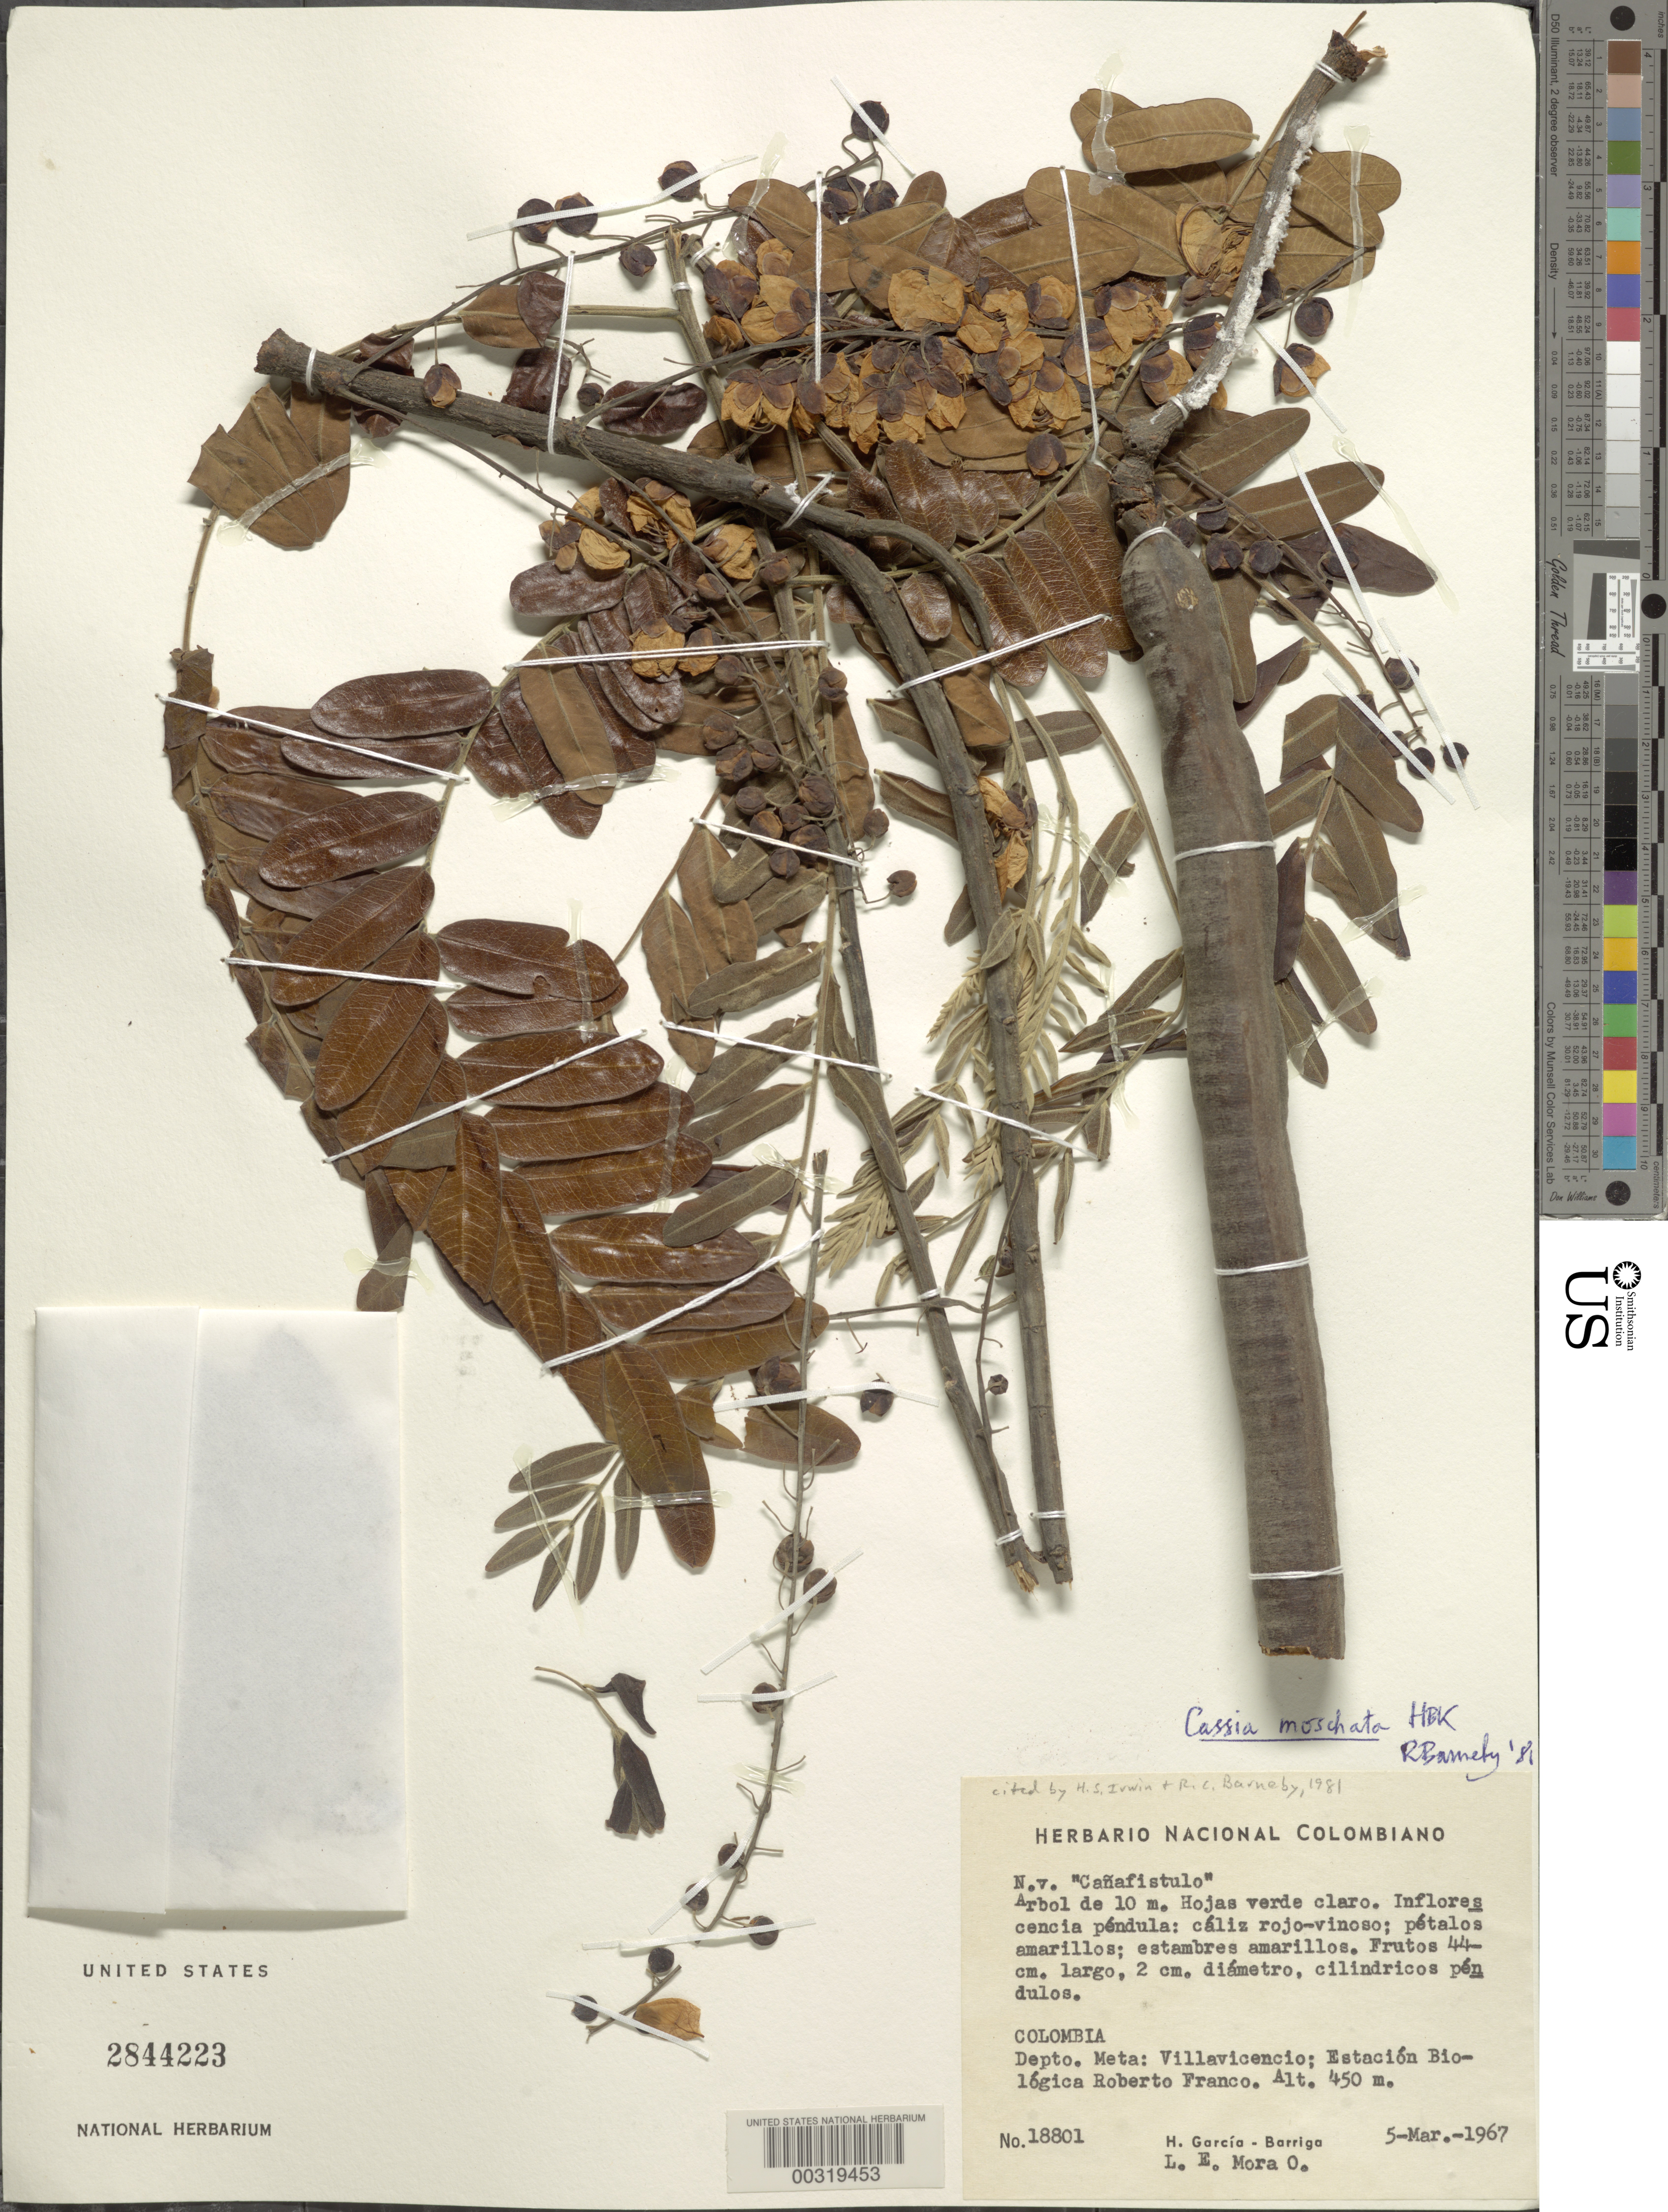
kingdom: Plantae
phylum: Tracheophyta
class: Magnoliopsida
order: Fabales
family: Fabaceae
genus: Cassia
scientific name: Cassia moschata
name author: Kunth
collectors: H. García Barriga & L. E. Mora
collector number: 18801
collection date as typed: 05 Mar 1967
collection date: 1967-03-05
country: Colombia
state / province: Meta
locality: Villa Vicencia; Estacion Biologica Roberto Franco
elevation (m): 450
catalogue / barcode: US 2844223